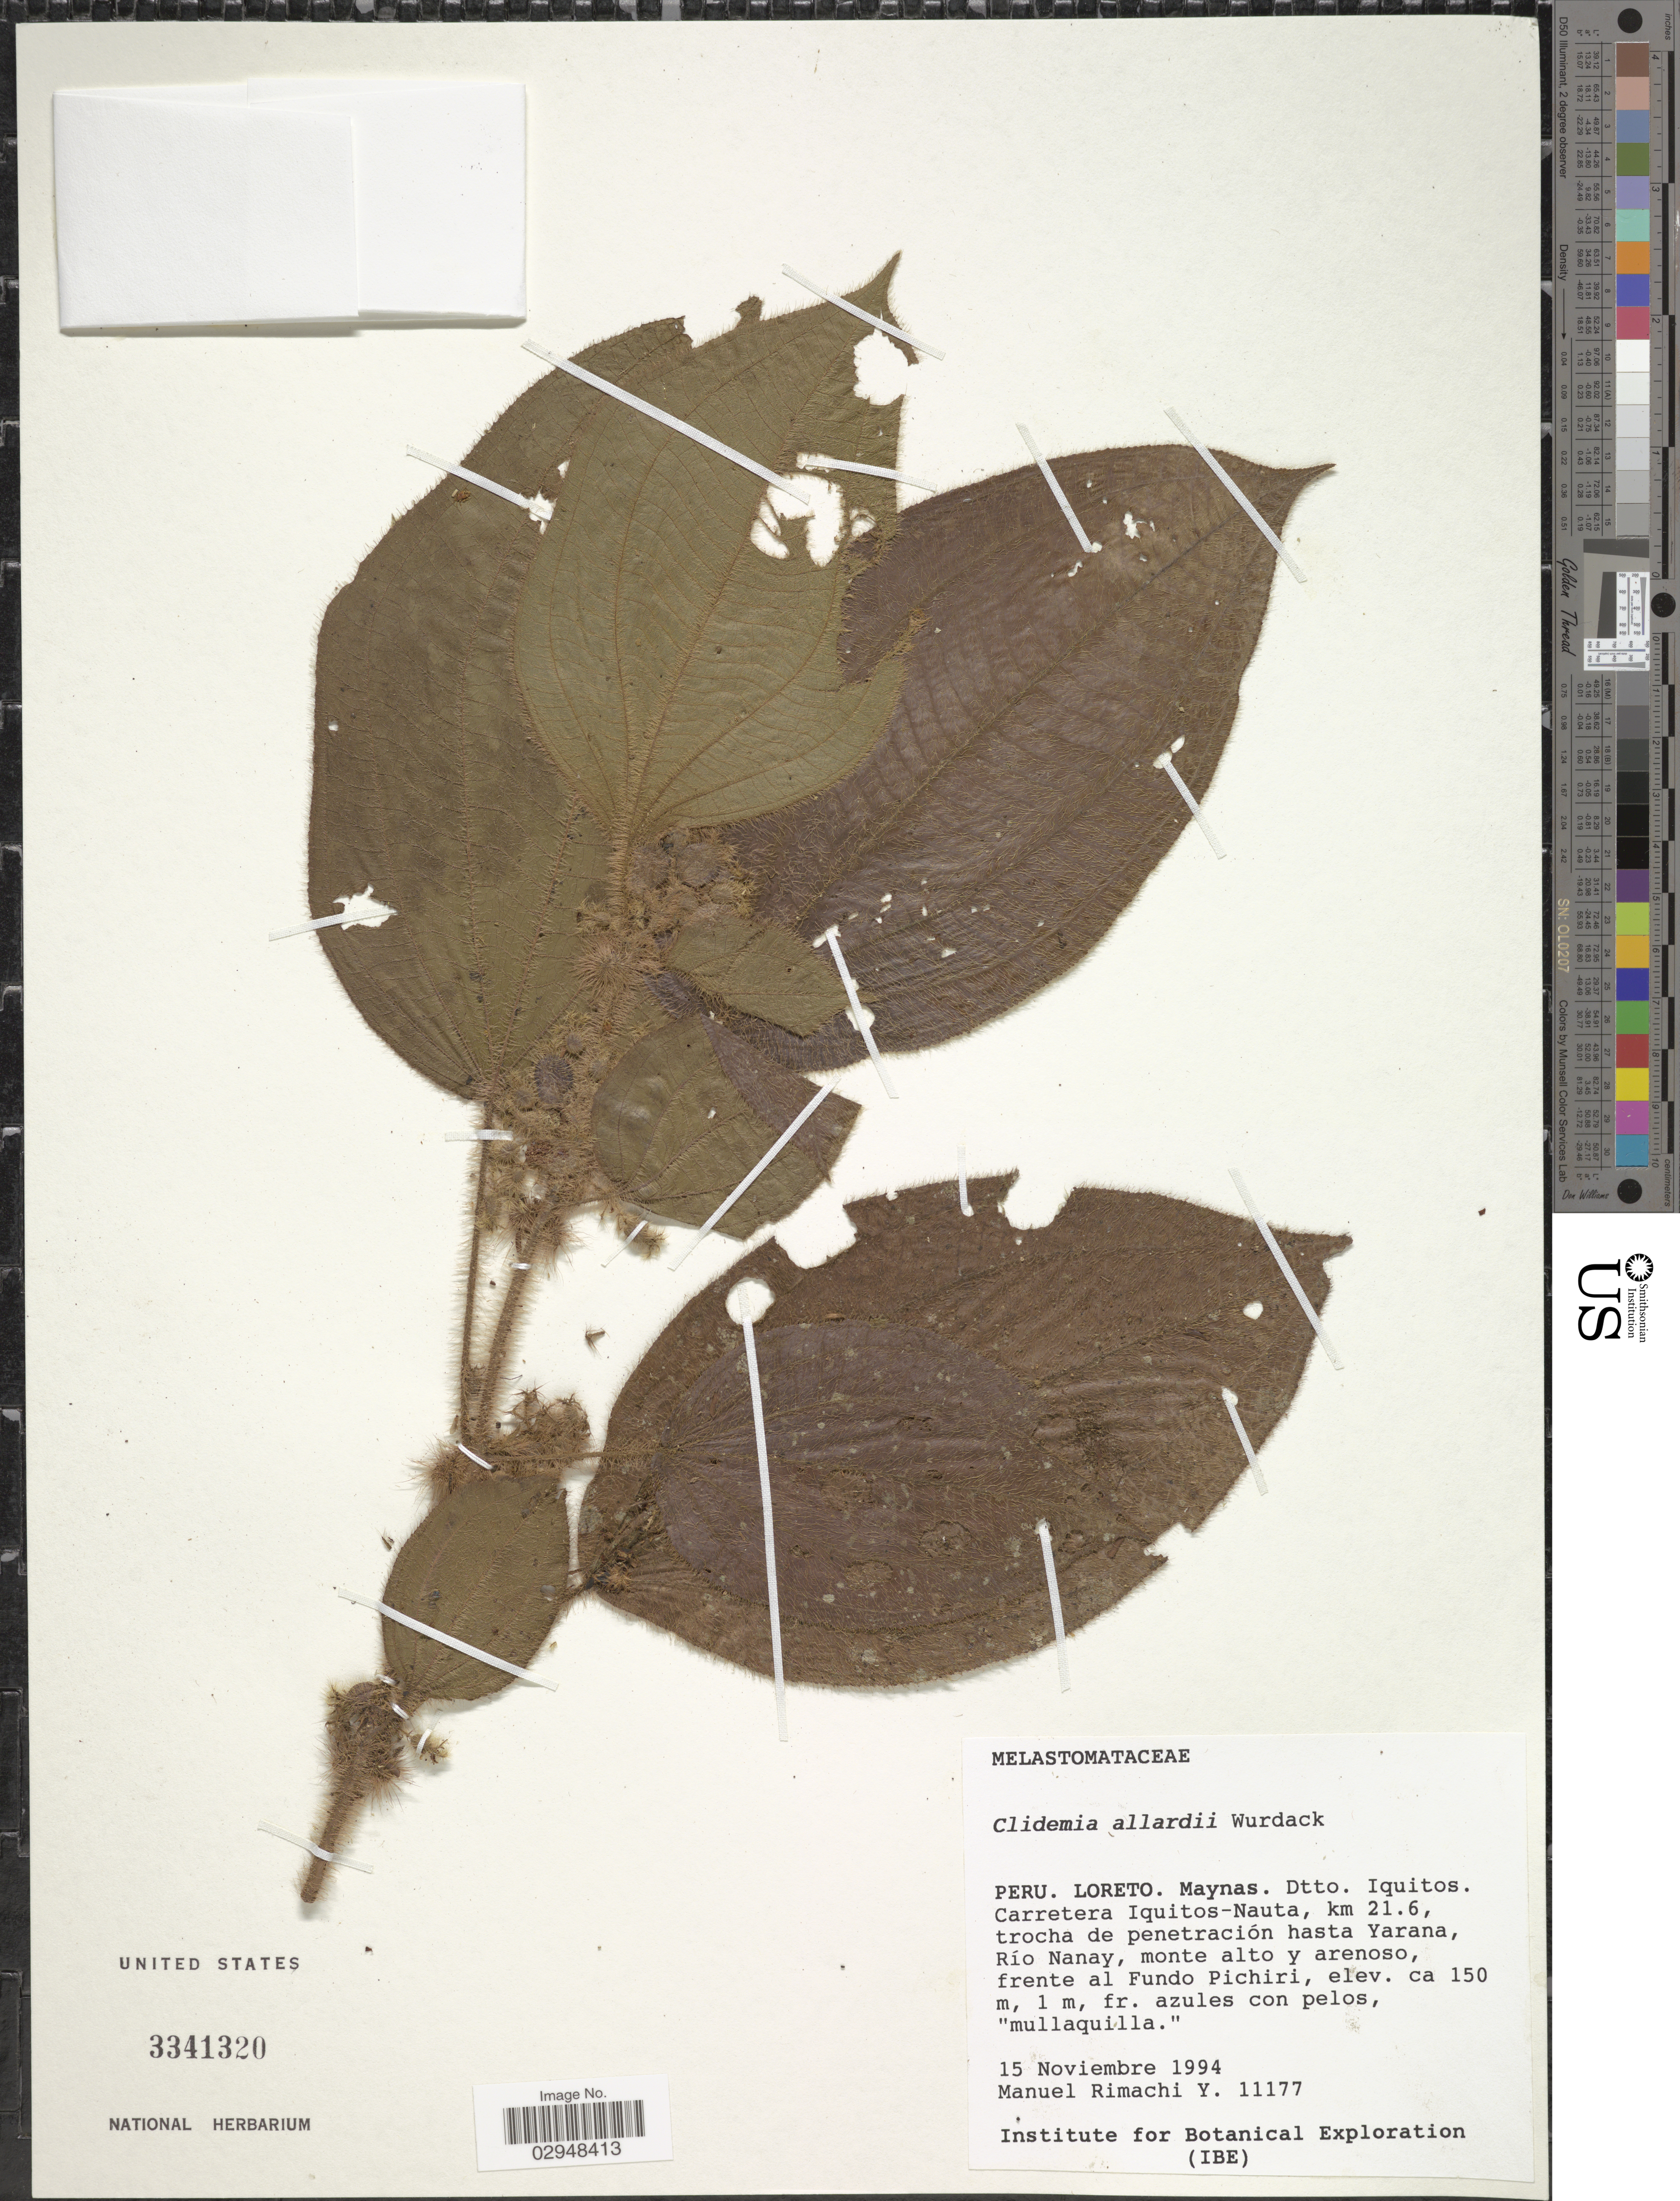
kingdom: Plantae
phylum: Tracheophyta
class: Magnoliopsida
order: Myrtales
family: Melastomataceae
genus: Clidemia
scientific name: Clidemia allardii subsp. allardii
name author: Wurdack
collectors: M. Rimachi Y.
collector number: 11177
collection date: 1994-11-15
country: Peru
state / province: Loreto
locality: Maynas, Dtto. Iquitos, Carretera Iquitos-Nauta, km 21.6, trocha de penetración hasta Yarana, Río Nanay, monte alto y arenoso, frente al Fundo Pichiri.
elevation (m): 150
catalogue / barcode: US 3341320